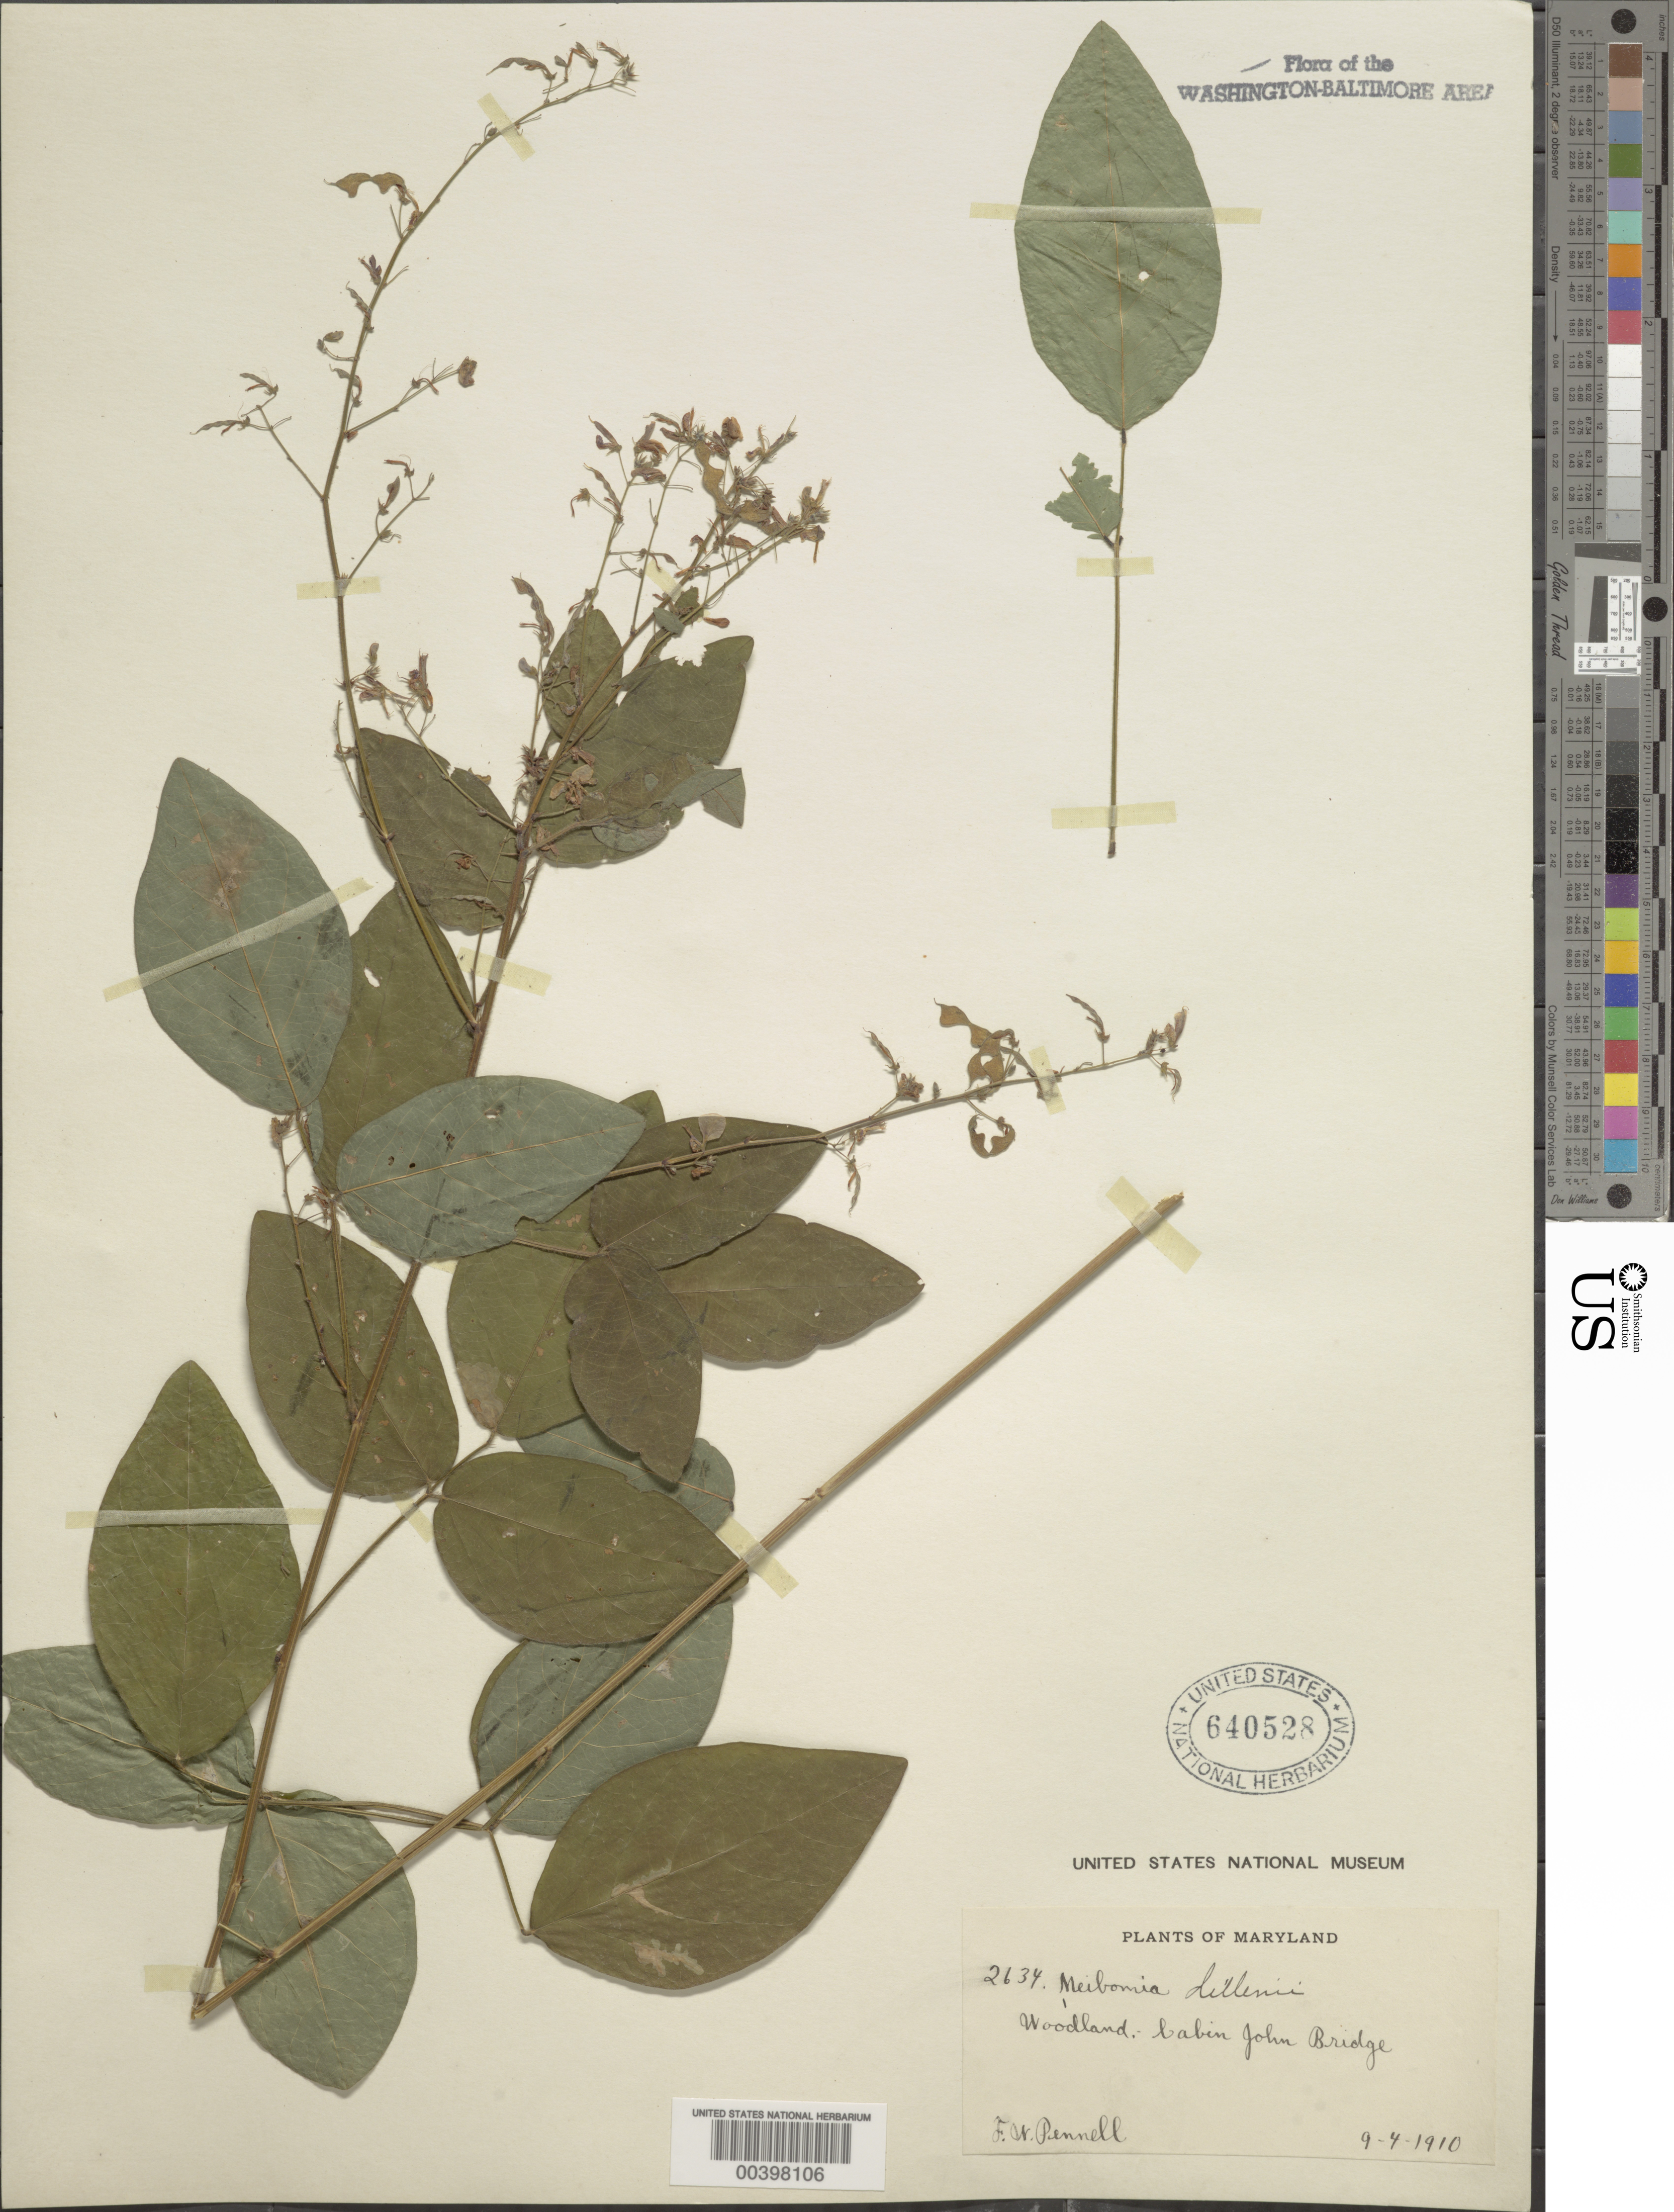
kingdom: Plantae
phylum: Tracheophyta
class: Magnoliopsida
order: Fabales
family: Fabaceae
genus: Desmodium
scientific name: Desmodium perplexum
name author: B.G. Schub.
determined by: Strong, Mark T., (BOT), Smithsonian Institution - National Museum of Natural History (UNITED STATES)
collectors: F. W. Pennell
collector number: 2634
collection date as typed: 04 Sep 1910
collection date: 1910-09-04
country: United States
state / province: Maryland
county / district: Montgomery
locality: Cabin John Bridge C. & O. Canal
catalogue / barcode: US 640528